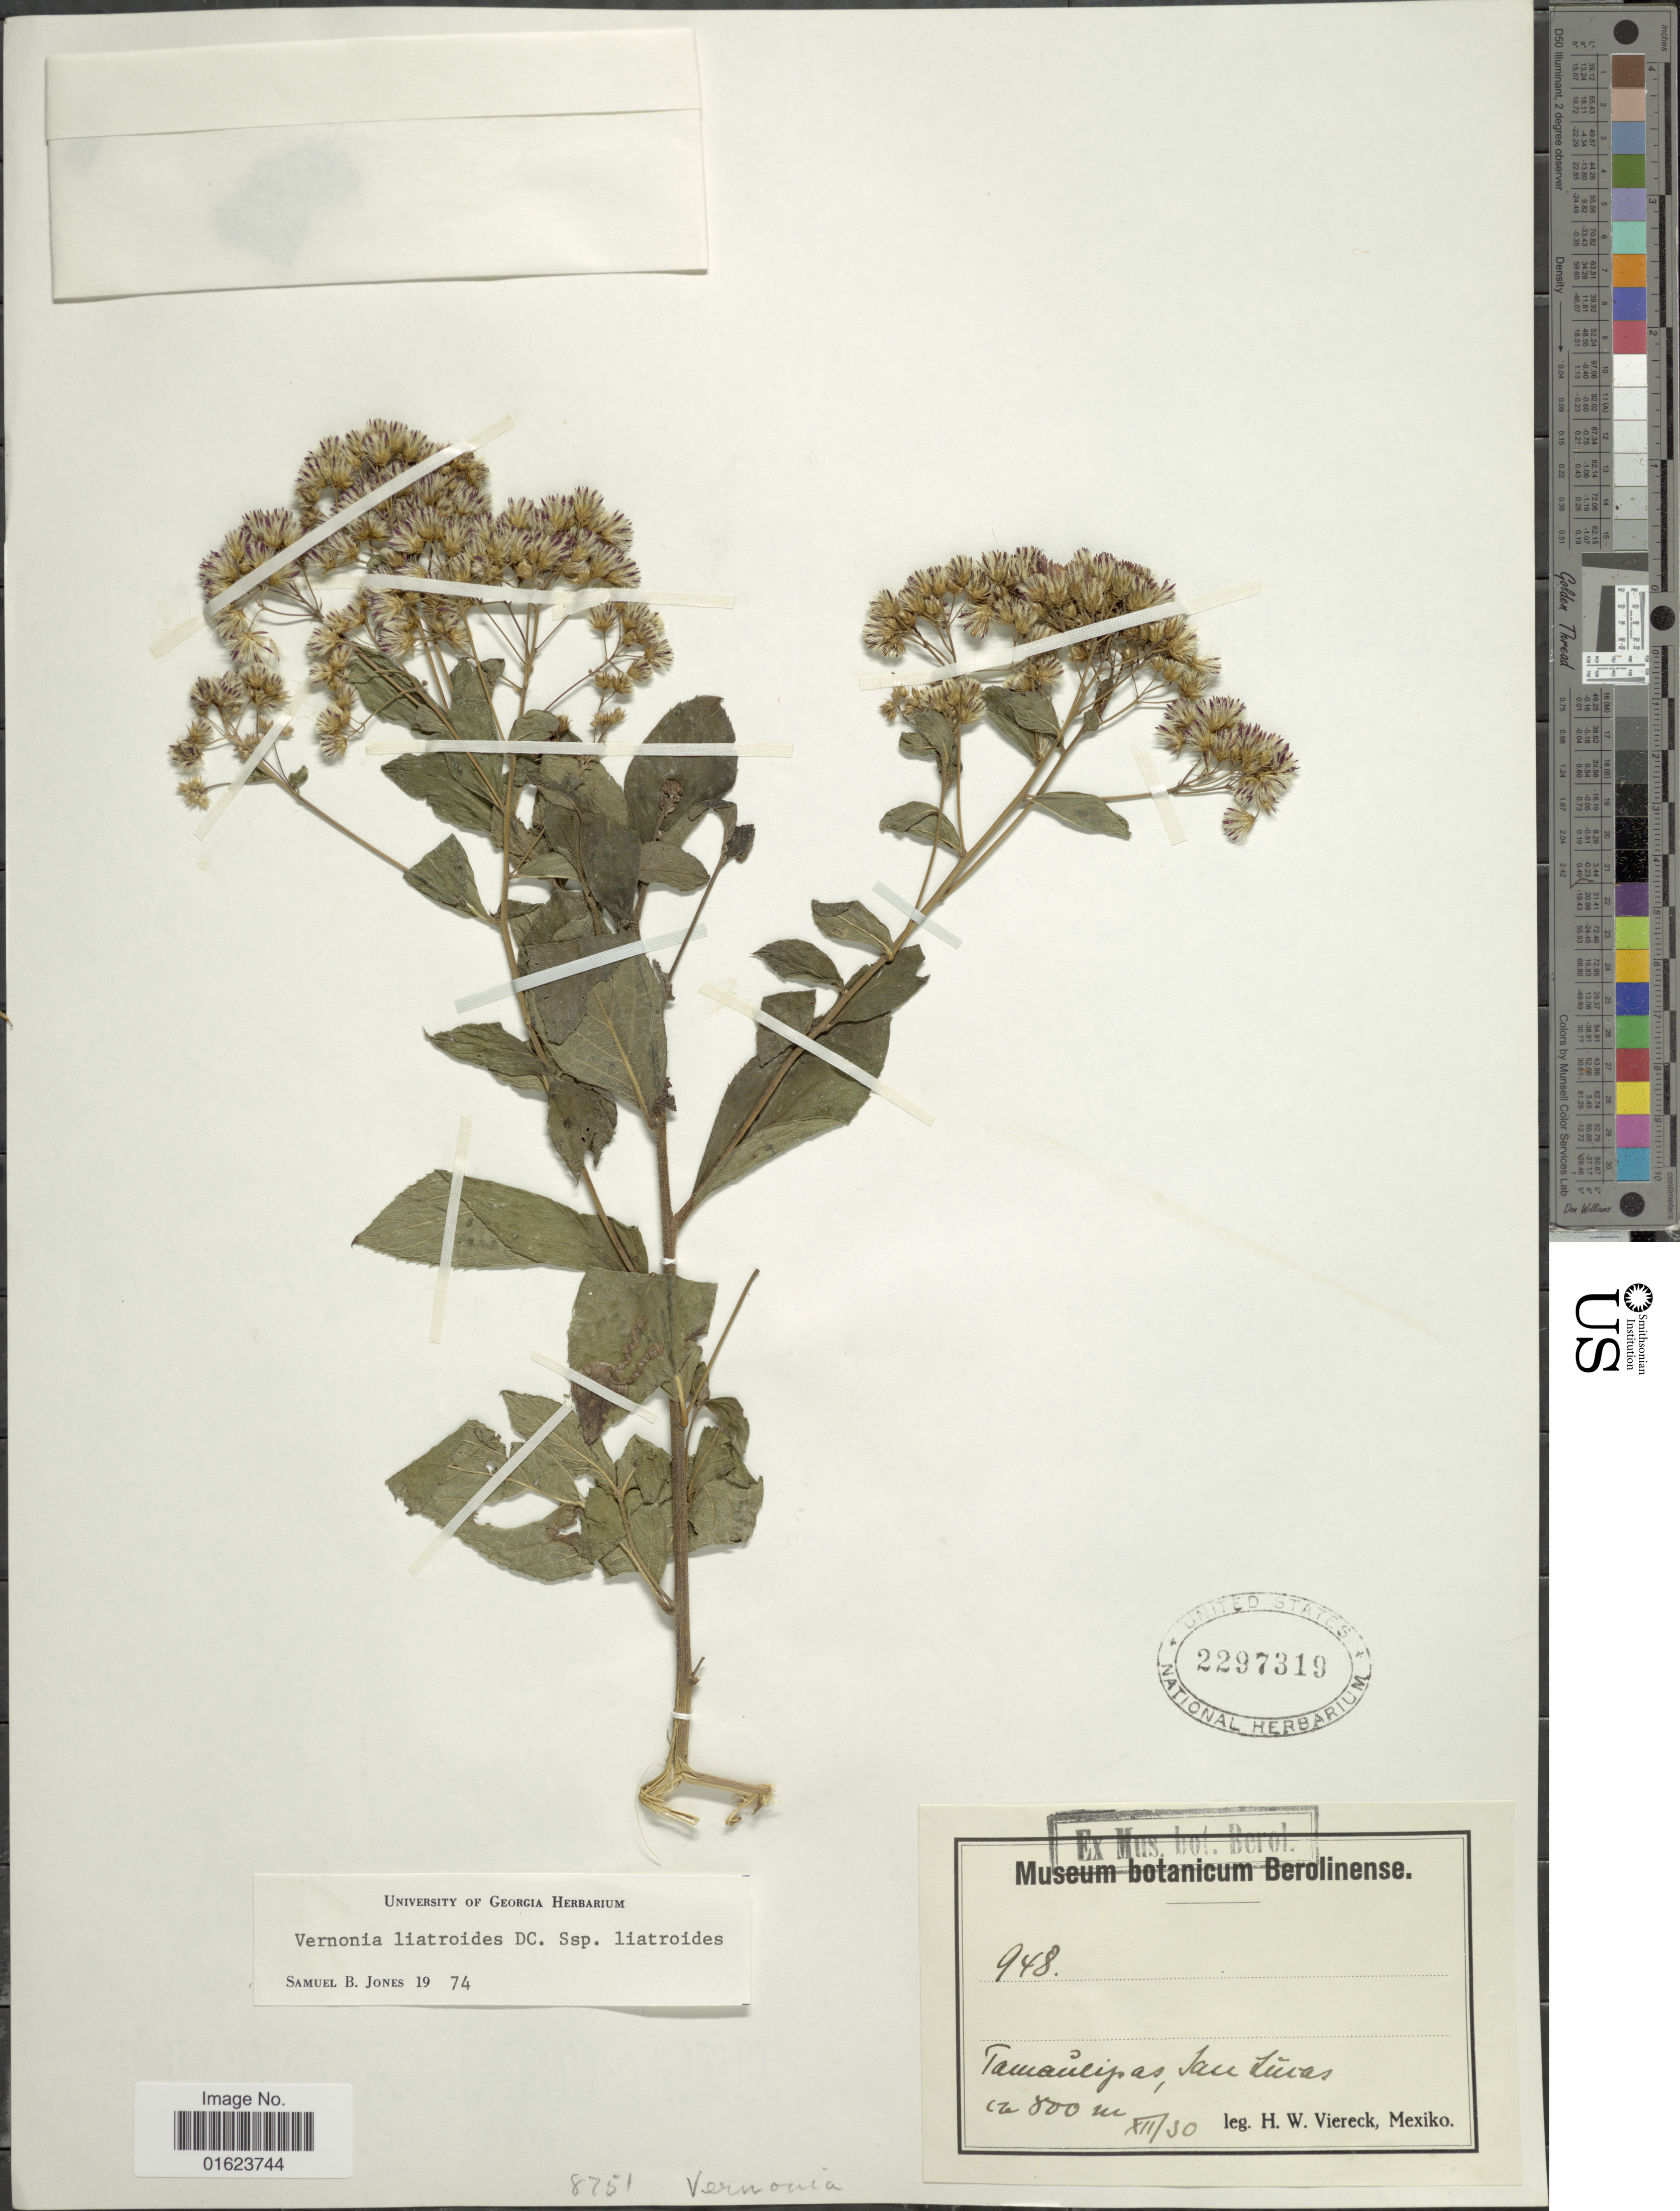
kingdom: Plantae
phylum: Tracheophyta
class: Magnoliopsida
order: Asterales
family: Asteraceae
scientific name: Vickianthus liatroides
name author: (DC.) H. Rob.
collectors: H. W. Viereck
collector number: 948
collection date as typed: Transcribed d/m/y: /12/30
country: Mexico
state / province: Tamaulipas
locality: Tamaulipas, San Lucas.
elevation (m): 800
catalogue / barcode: US 297319